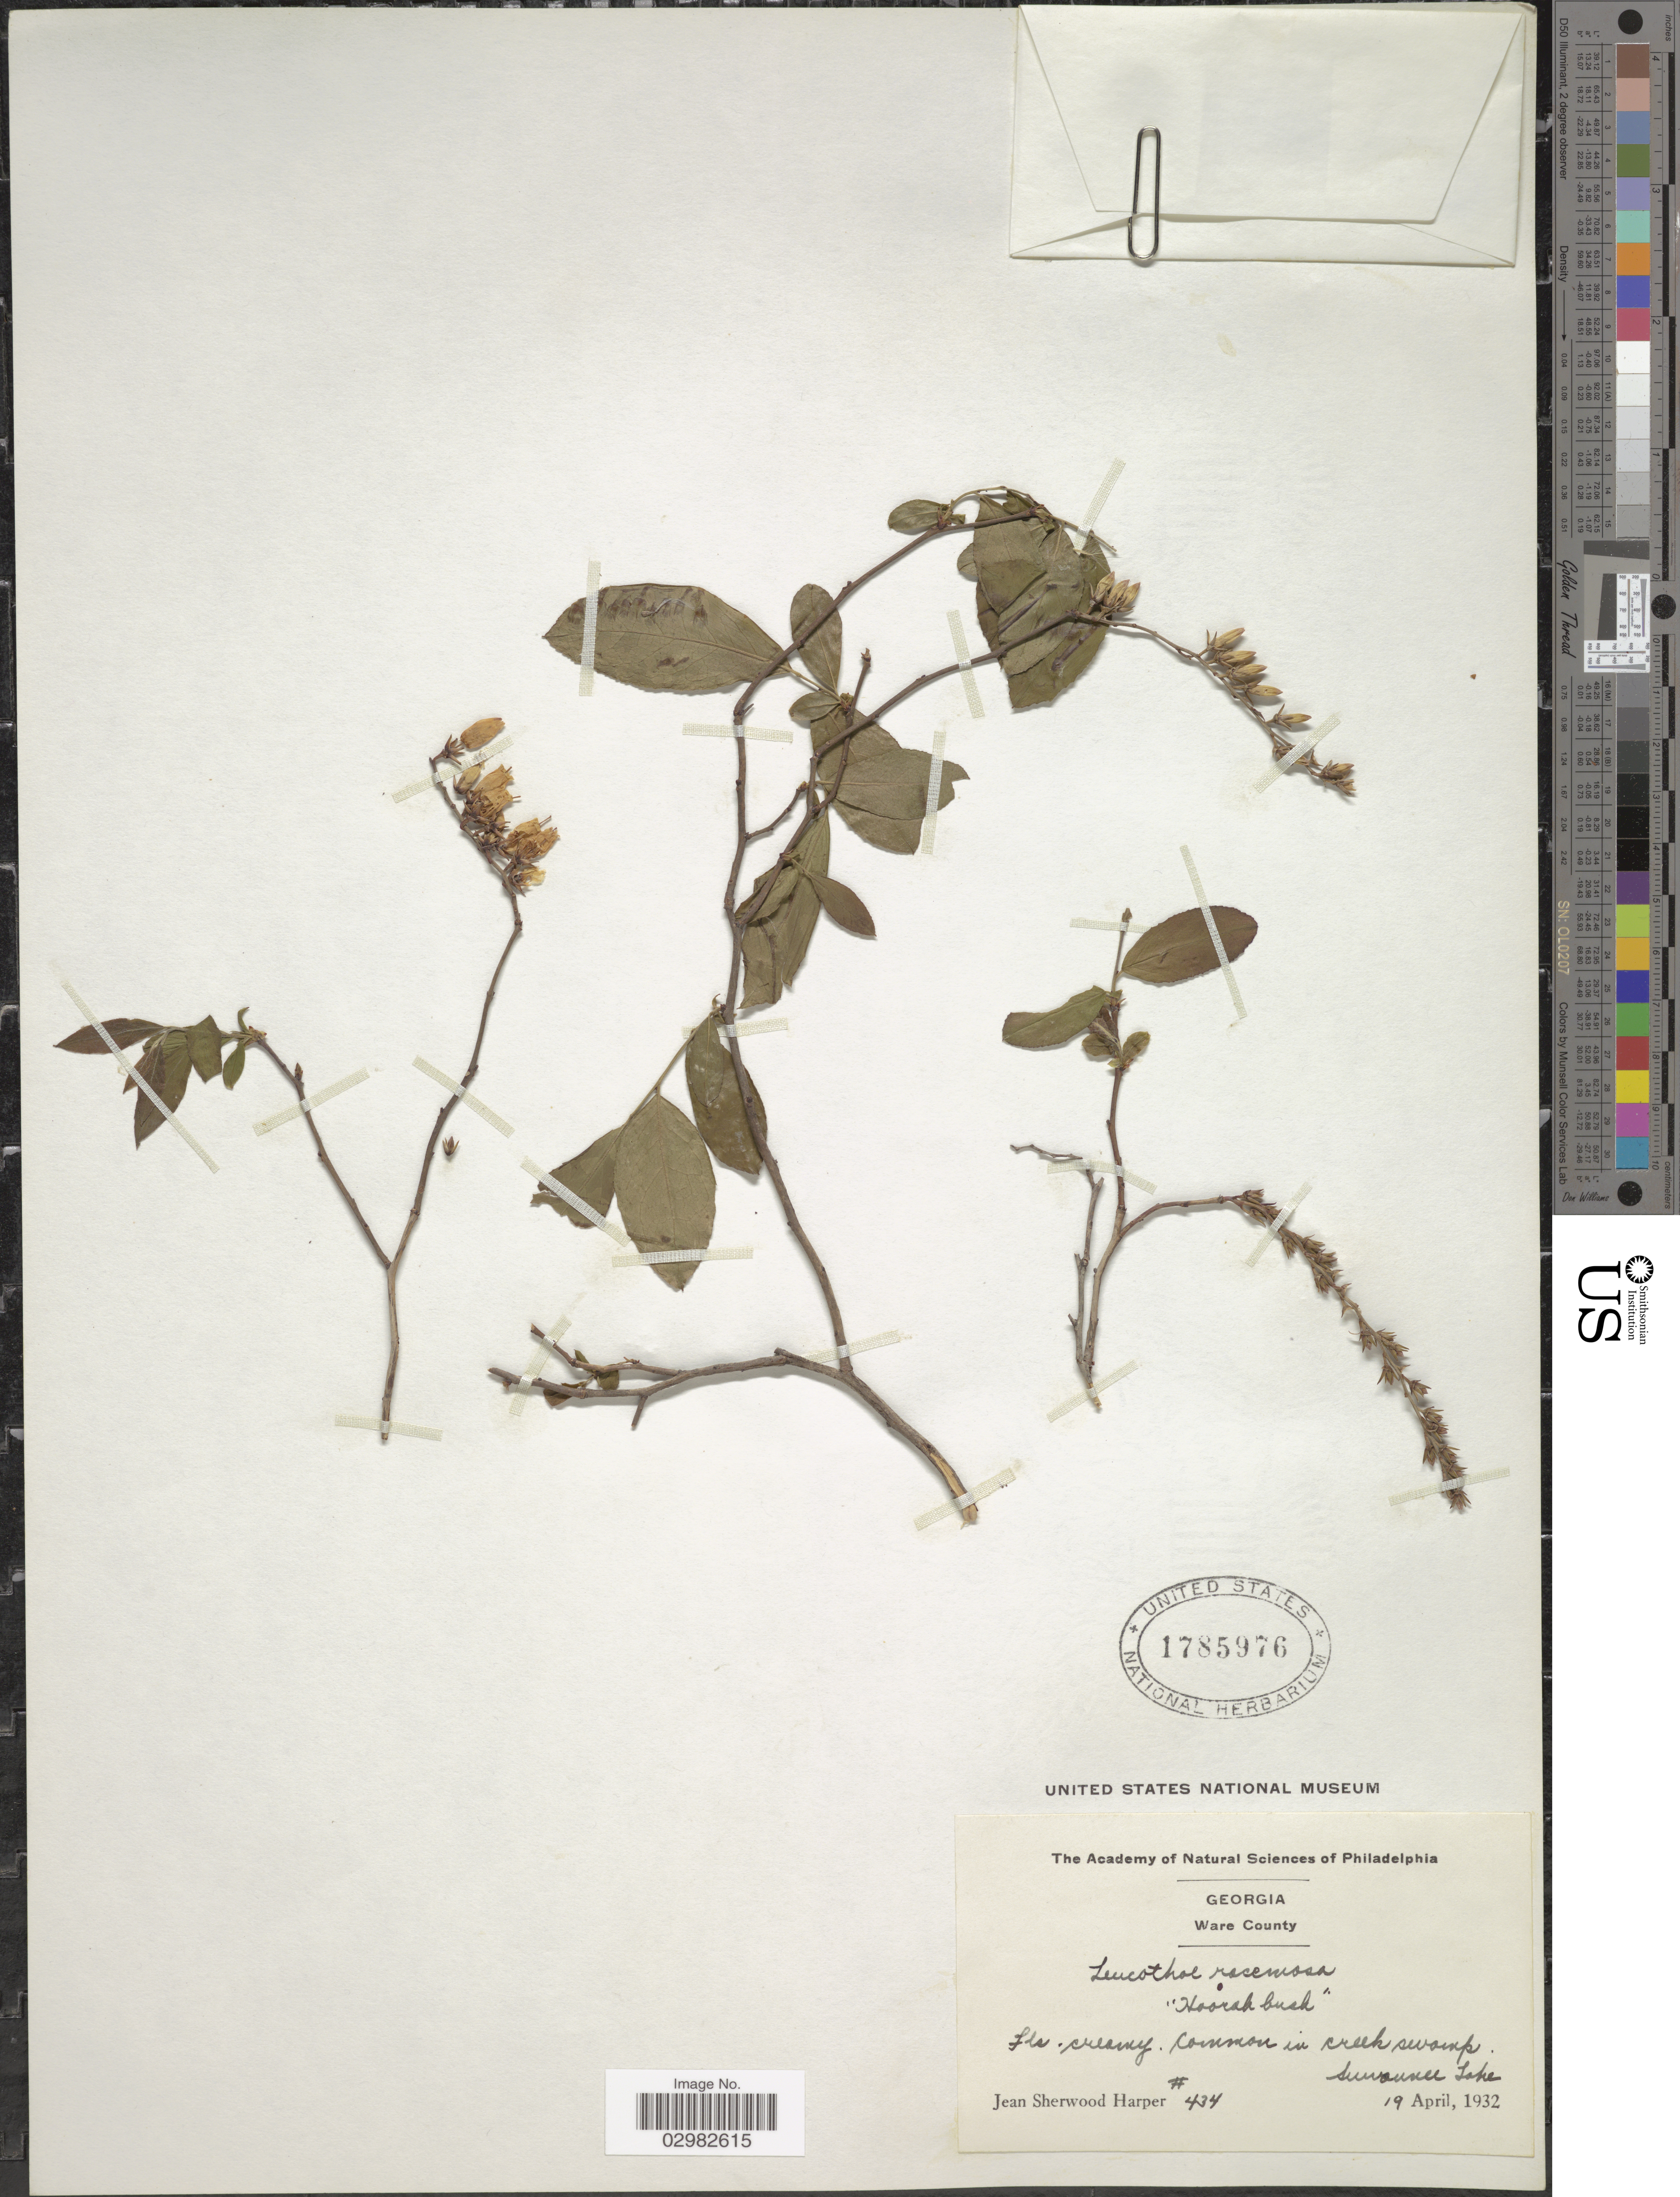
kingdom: Plantae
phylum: Tracheophyta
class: Magnoliopsida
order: Ericales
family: Ericaceae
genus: Leucothoe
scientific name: Leucothoë racemosa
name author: (L.) A. Gray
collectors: J. Harper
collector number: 434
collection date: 1932-04-19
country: United States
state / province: Georgia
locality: Ware County, Suwannee Lake.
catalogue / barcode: US 1785976